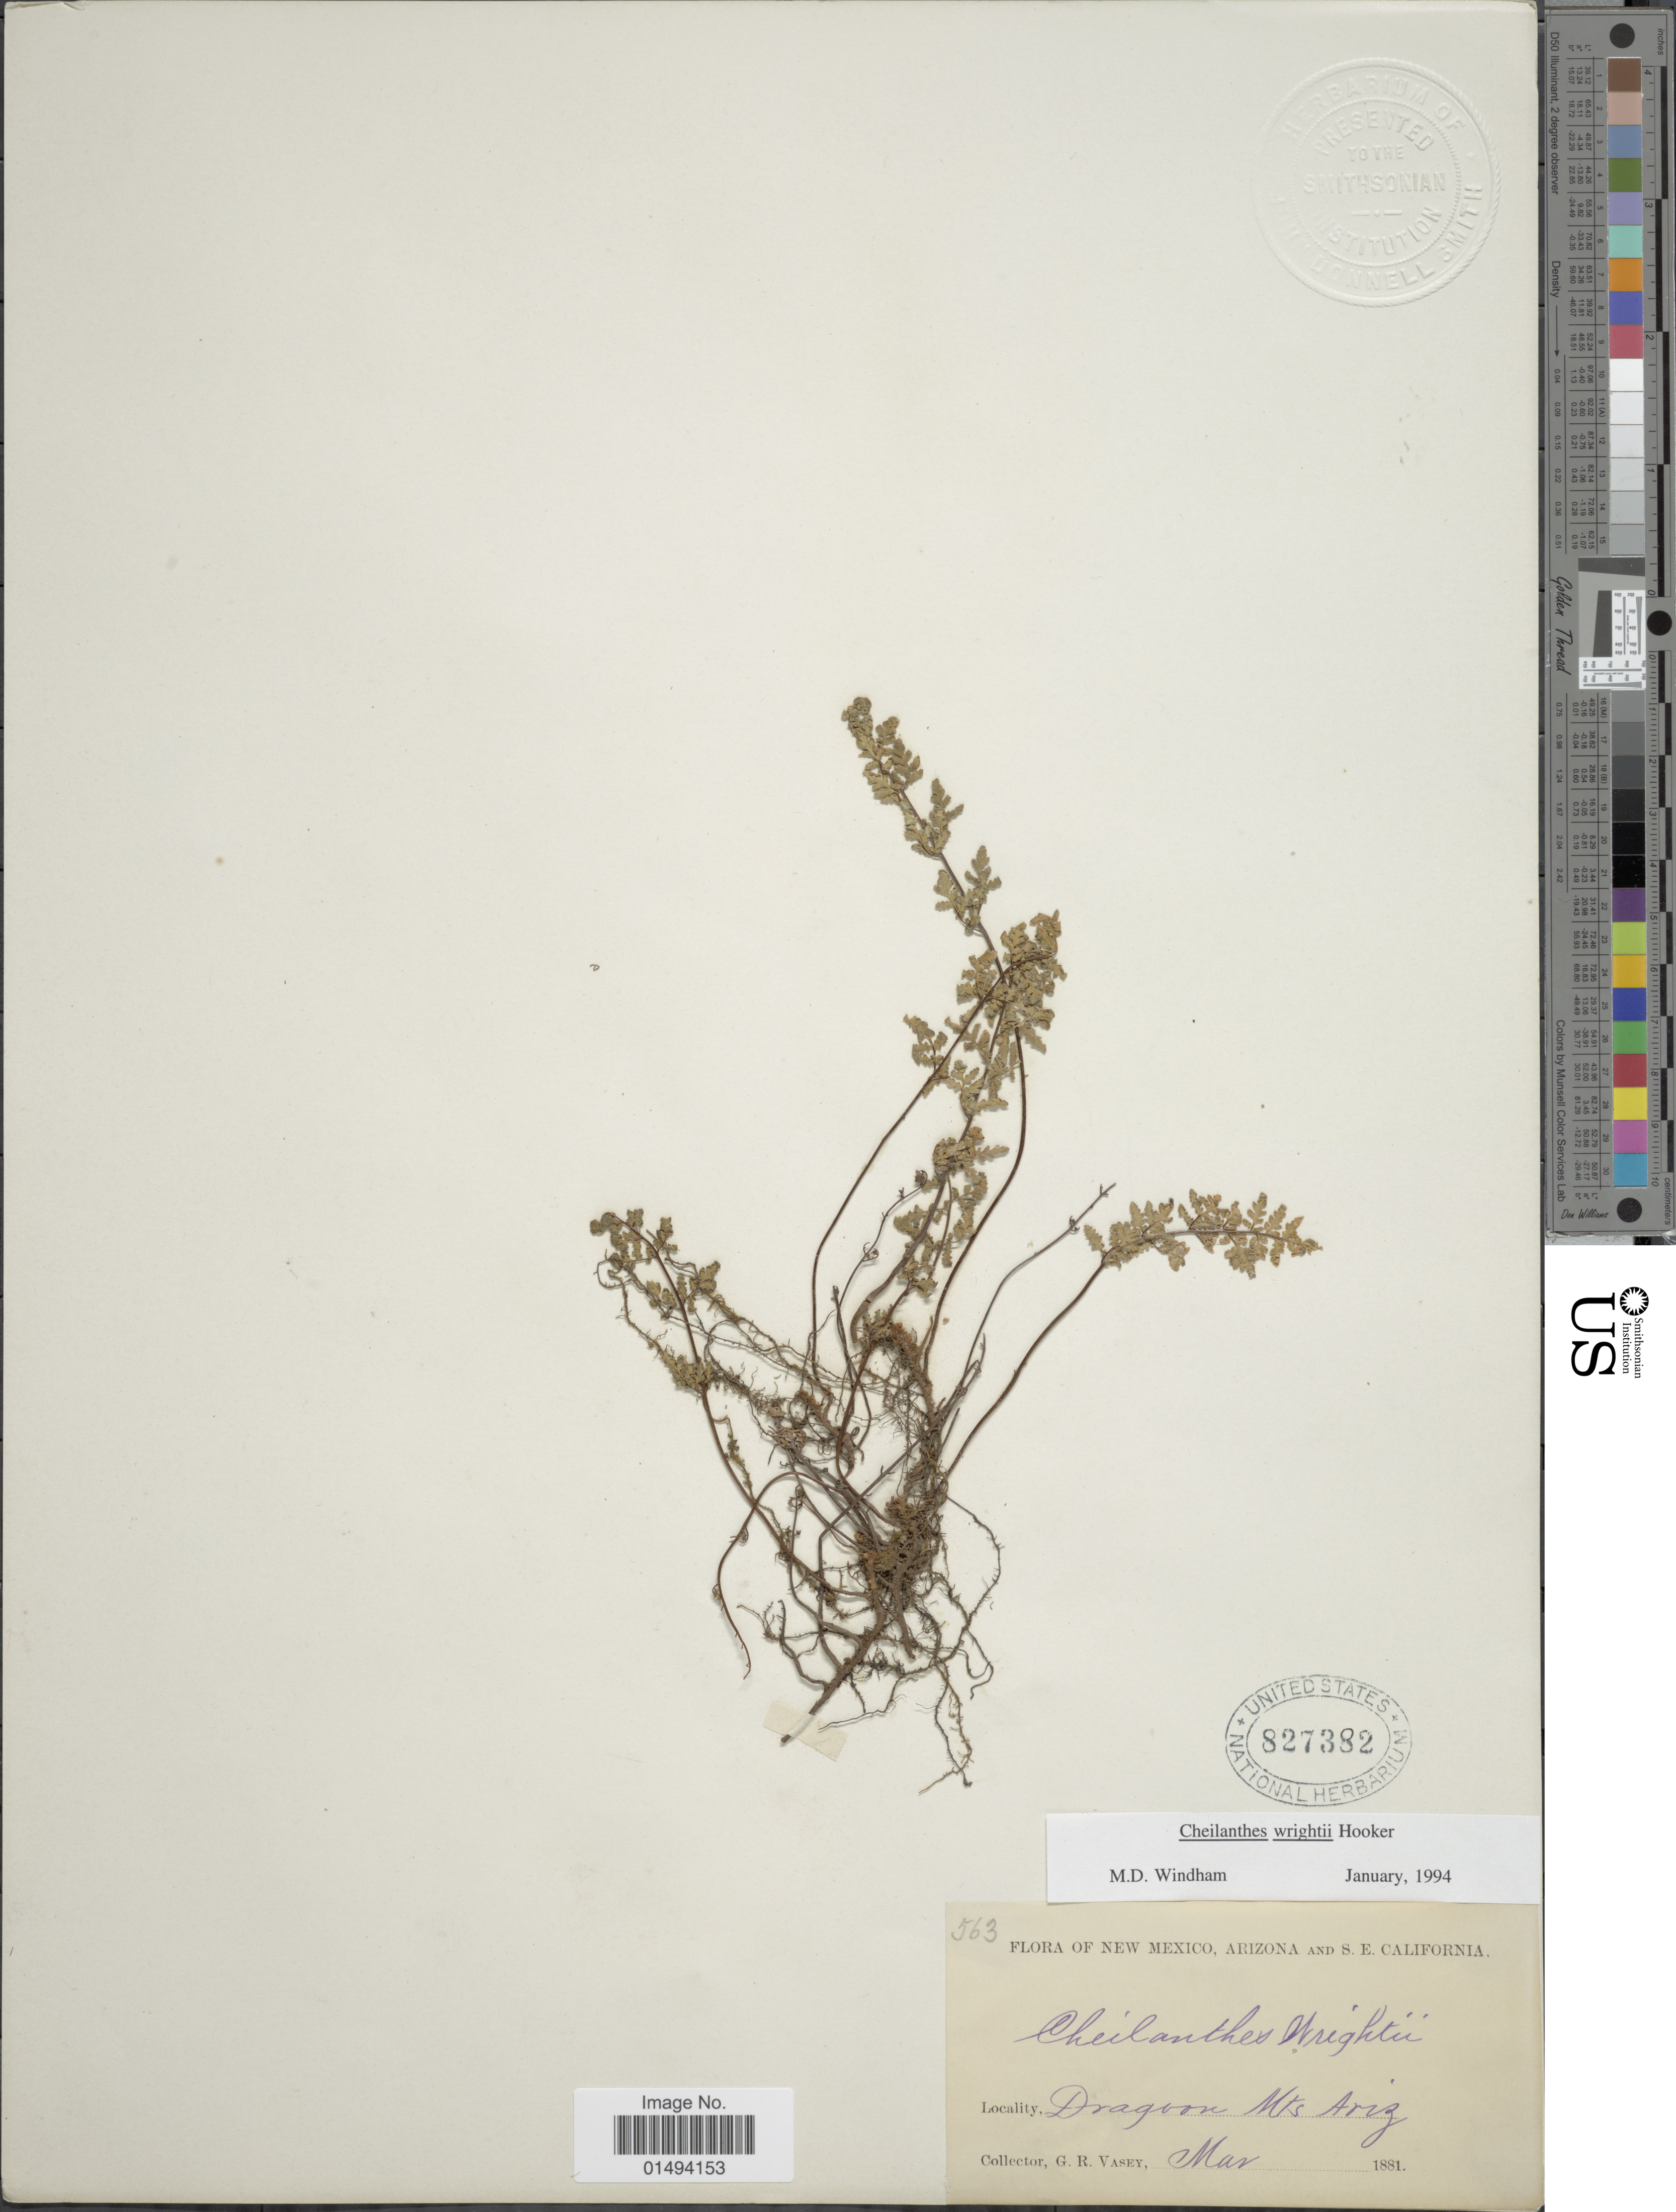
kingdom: Plantae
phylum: Tracheophyta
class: Polypodiopsida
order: Polypodiales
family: Pteridaceae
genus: Myriopteris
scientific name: Myriopteris wrightii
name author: (Hook.) Grusz & Windham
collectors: G. R. Vasey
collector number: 563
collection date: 1881-03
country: United States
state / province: Arizona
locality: Dragoon Mts.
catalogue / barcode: US 827382